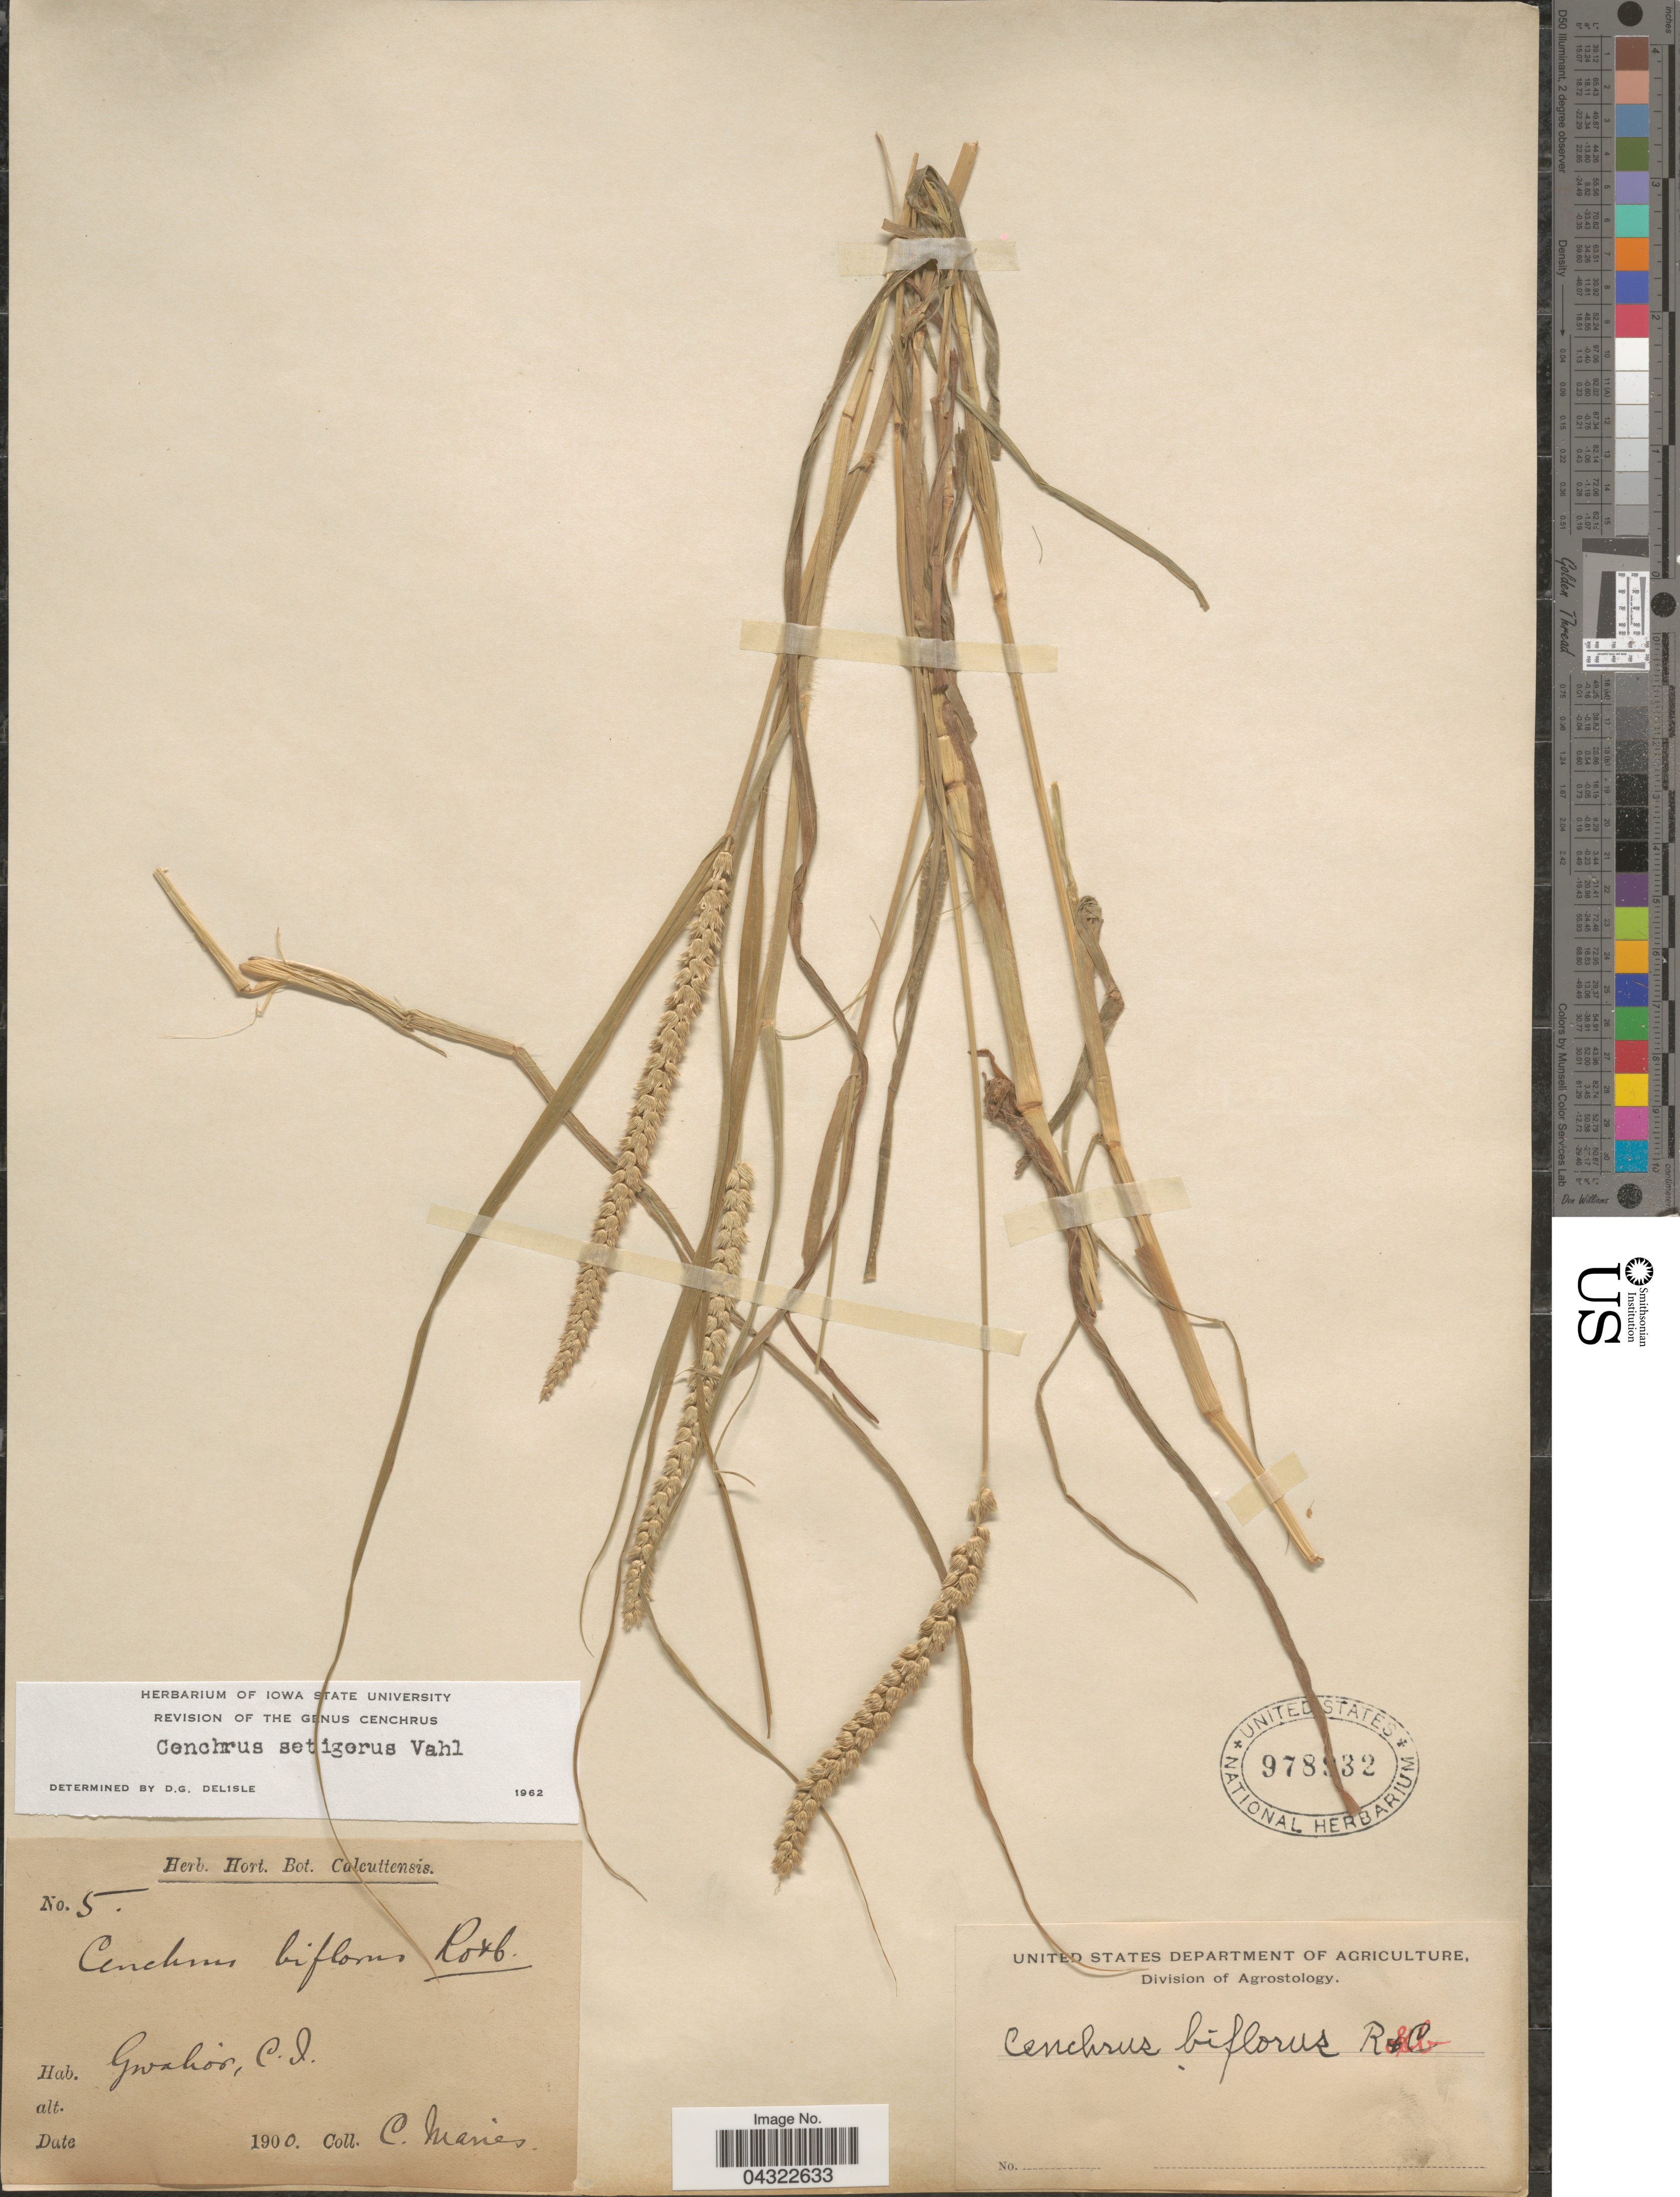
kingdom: Plantae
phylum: Tracheophyta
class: Liliopsida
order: Poales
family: Poaceae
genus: Cenchrus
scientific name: Cenchrus setiger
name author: Vahl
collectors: C. Maries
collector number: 5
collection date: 1900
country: India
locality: Gwalior, C. I.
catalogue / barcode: US 978332